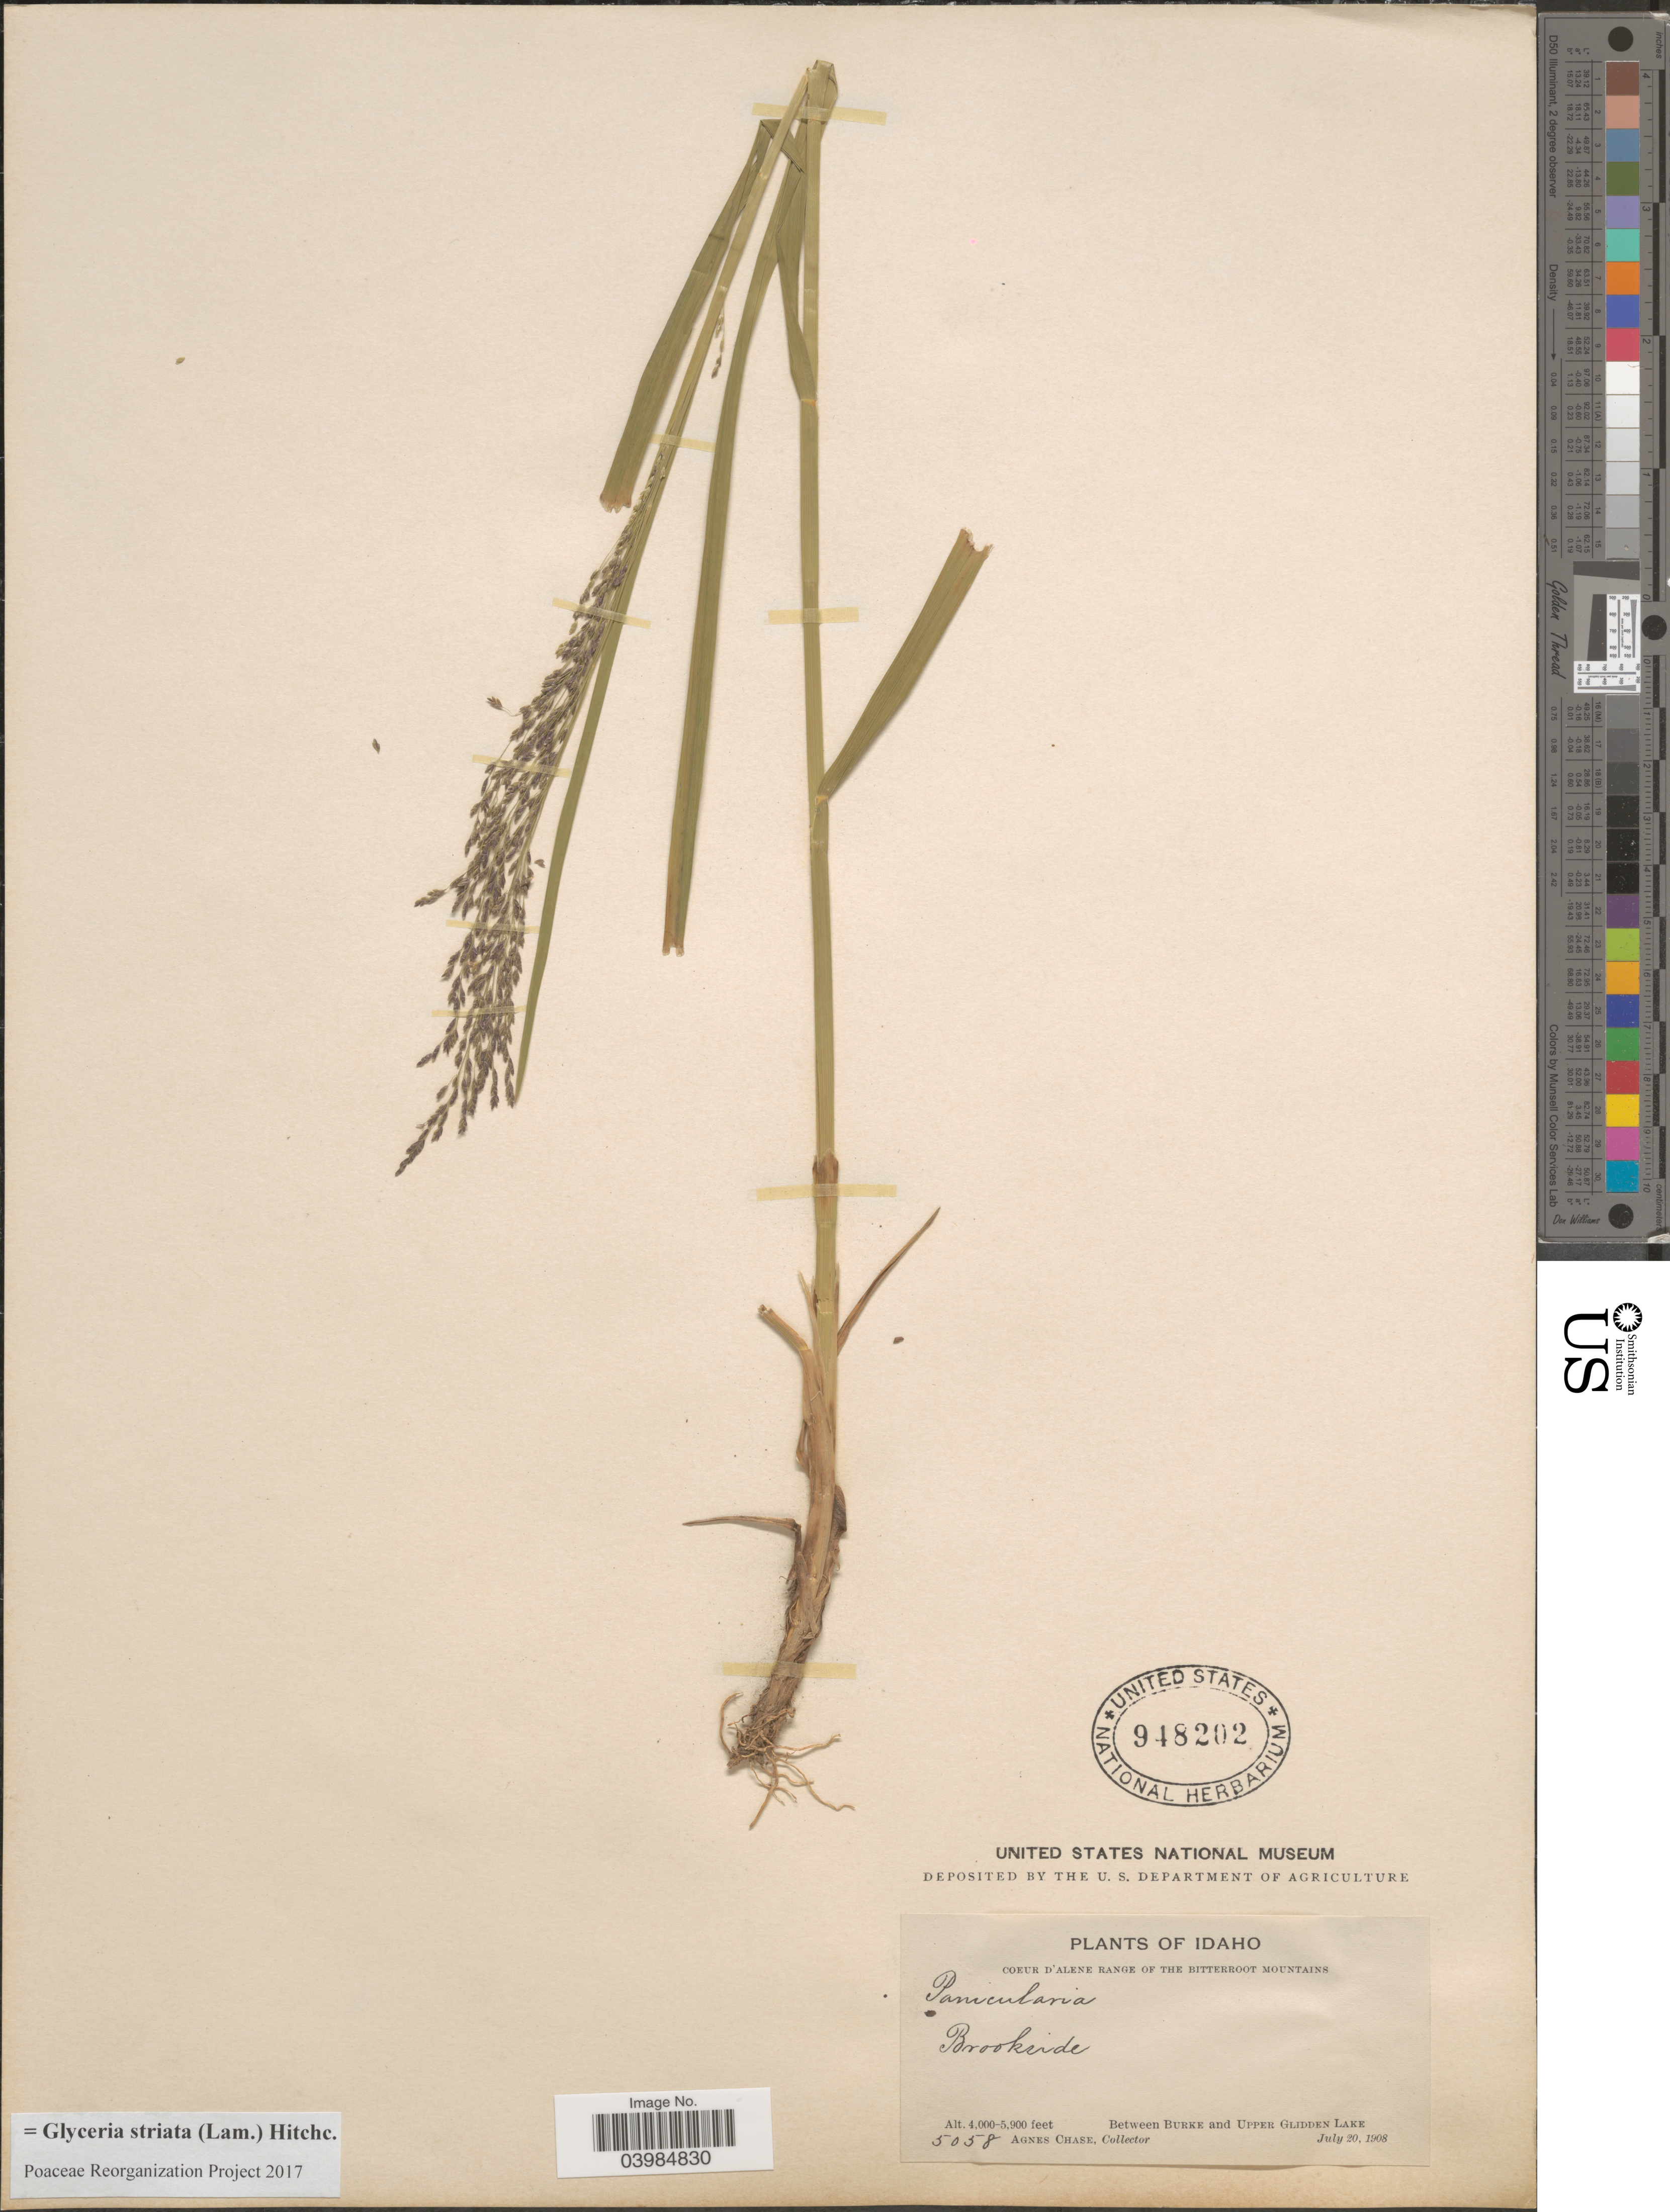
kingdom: Plantae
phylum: Tracheophyta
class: Liliopsida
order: Poales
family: Poaceae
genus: Glyceria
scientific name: Glyceria striata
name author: (Lam.) Hitchc.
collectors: A. Chase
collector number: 5058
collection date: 1908-07-20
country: United States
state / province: Idaho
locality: Cœur d'Alene Range of the Bitterroot Mountains. Brookside. Between Burke and Upper Glidden Lake.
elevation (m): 1219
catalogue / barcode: US 948202